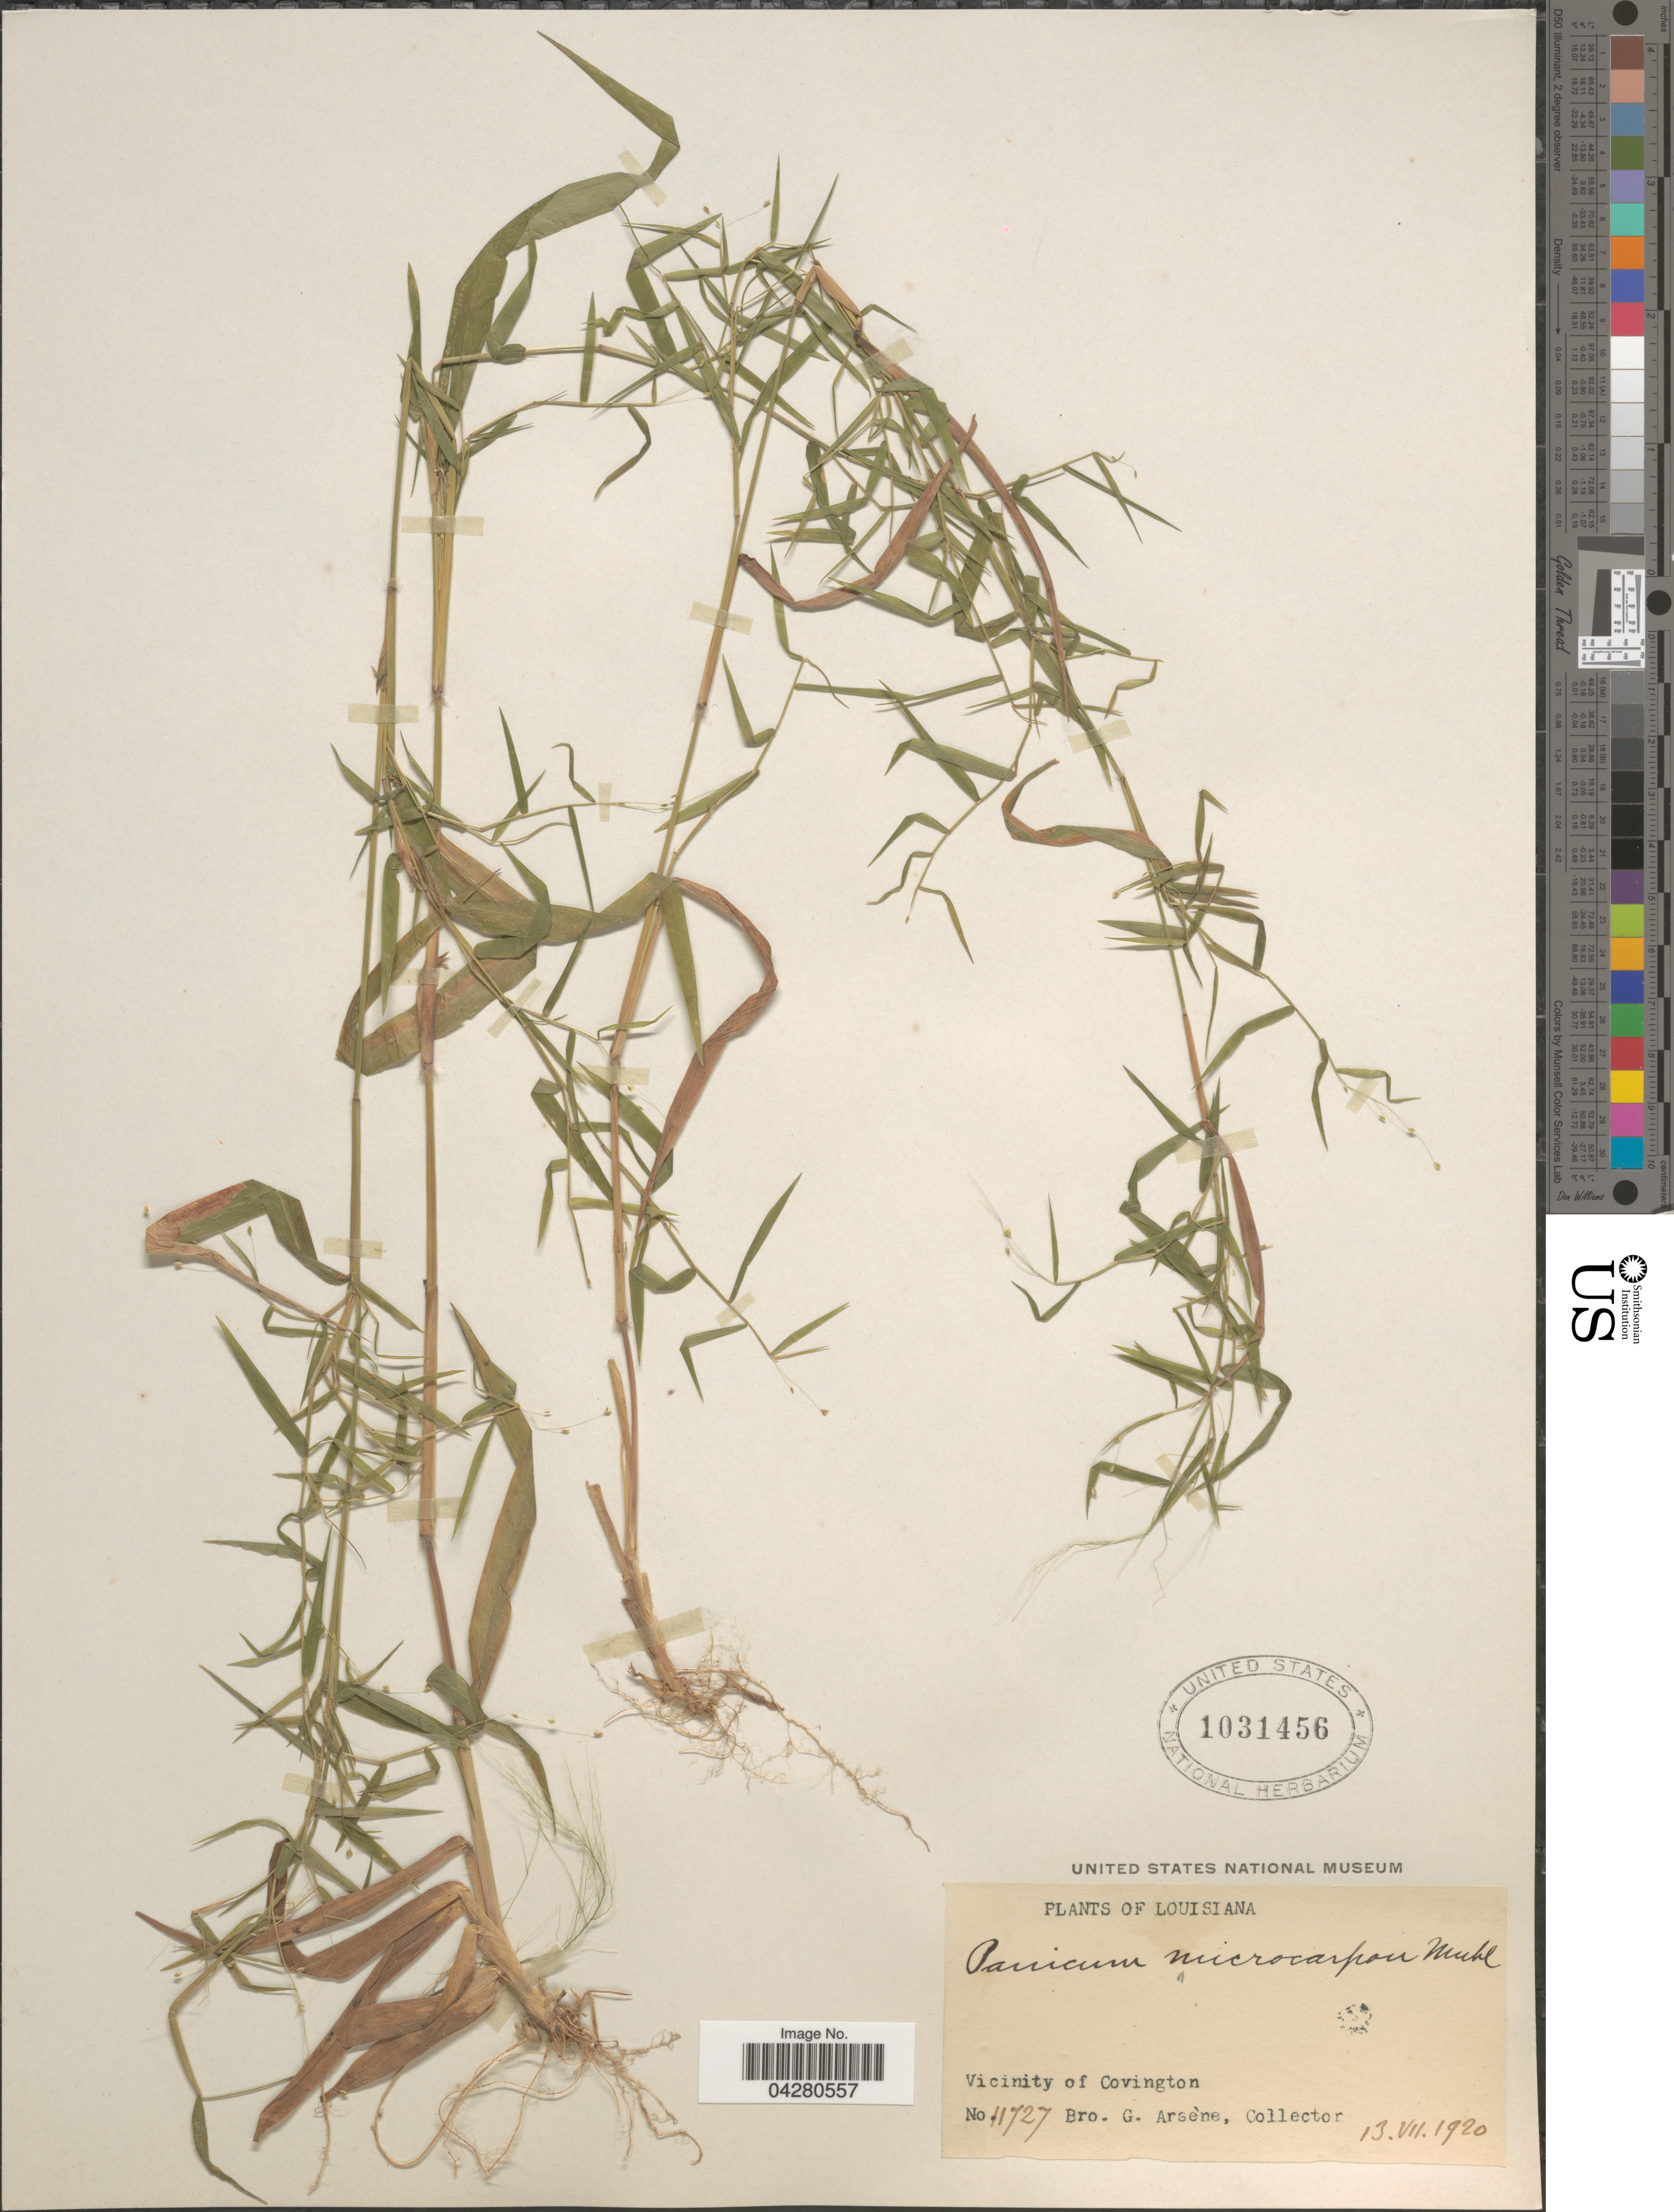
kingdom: Plantae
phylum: Tracheophyta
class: Liliopsida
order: Poales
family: Poaceae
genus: Dichanthelium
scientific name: Dichanthelium dichotomum var. dichotomum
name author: (L.) Gould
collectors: Bro. G. Arsène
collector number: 11727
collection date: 1920-07-13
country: United States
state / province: Louisiana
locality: Vicinity of Covington.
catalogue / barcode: US 1031456